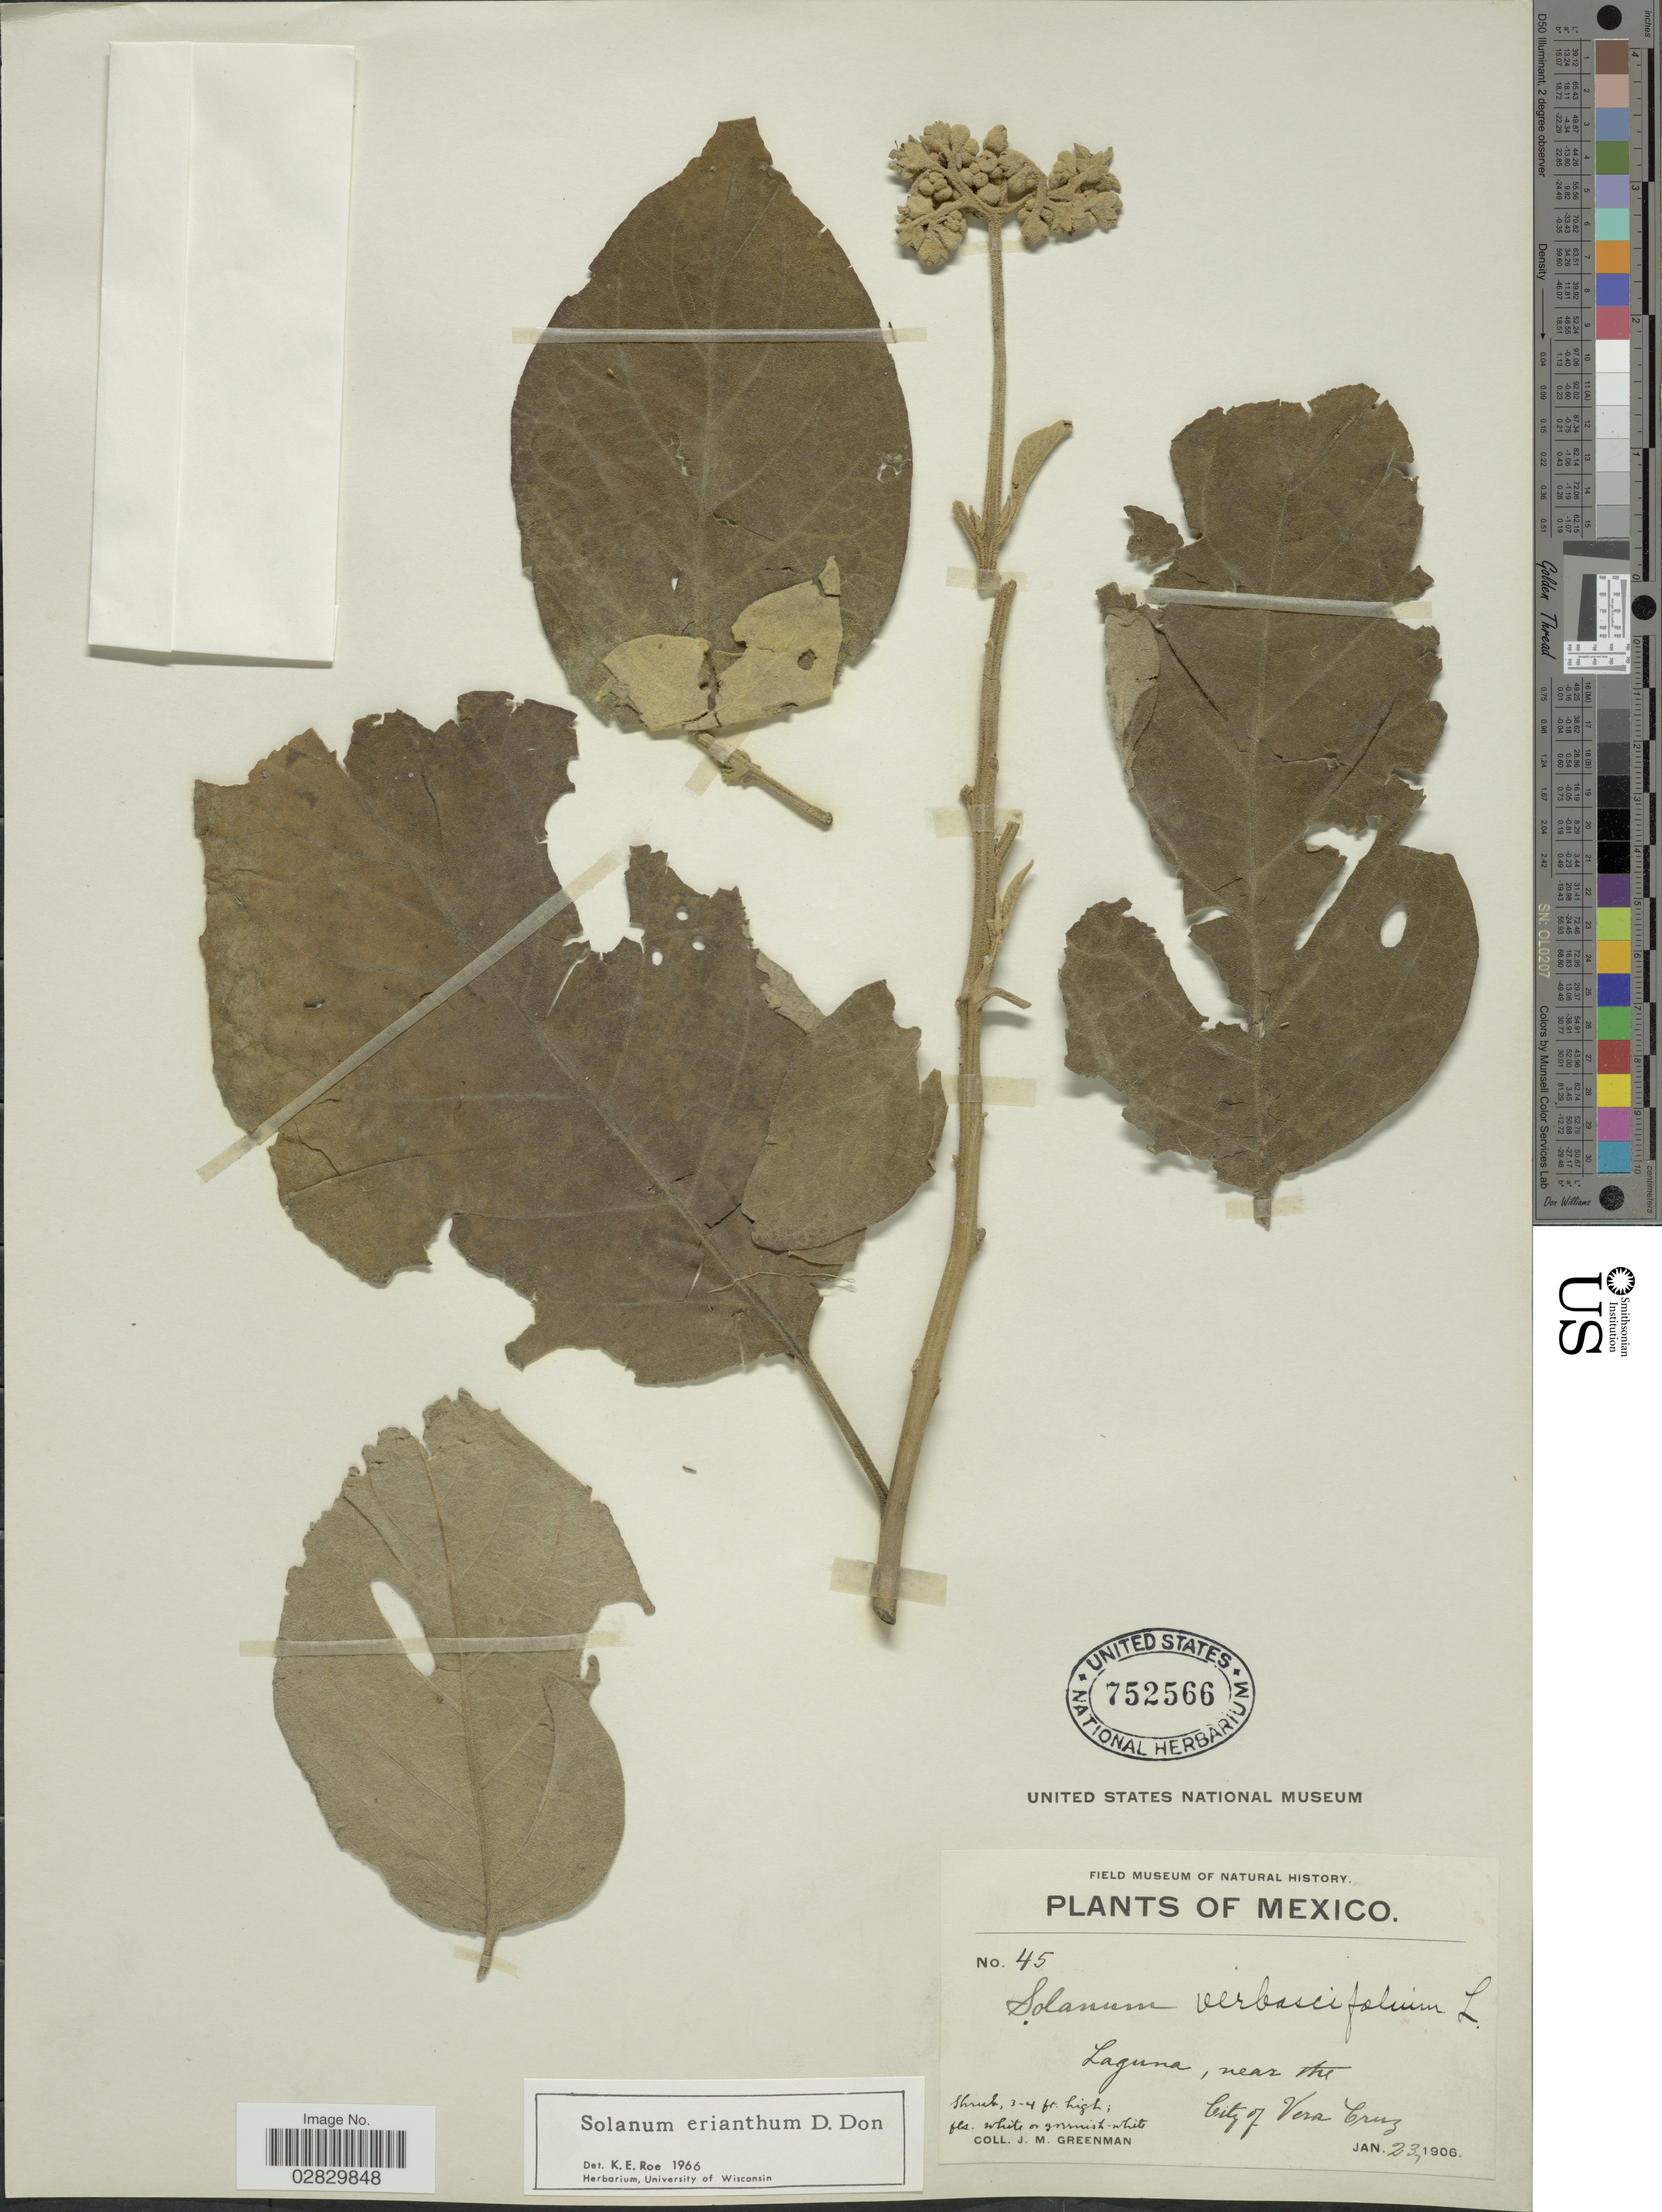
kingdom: Plantae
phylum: Tracheophyta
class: Magnoliopsida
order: Solanales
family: Solanaceae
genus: Solanum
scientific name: Solanum erianthum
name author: D. Don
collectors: J. M. Greenman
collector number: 45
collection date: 1906-01-23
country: Mexico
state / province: Veracruz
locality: Laguna, near the City of Vera Cruz.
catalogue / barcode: US 752566